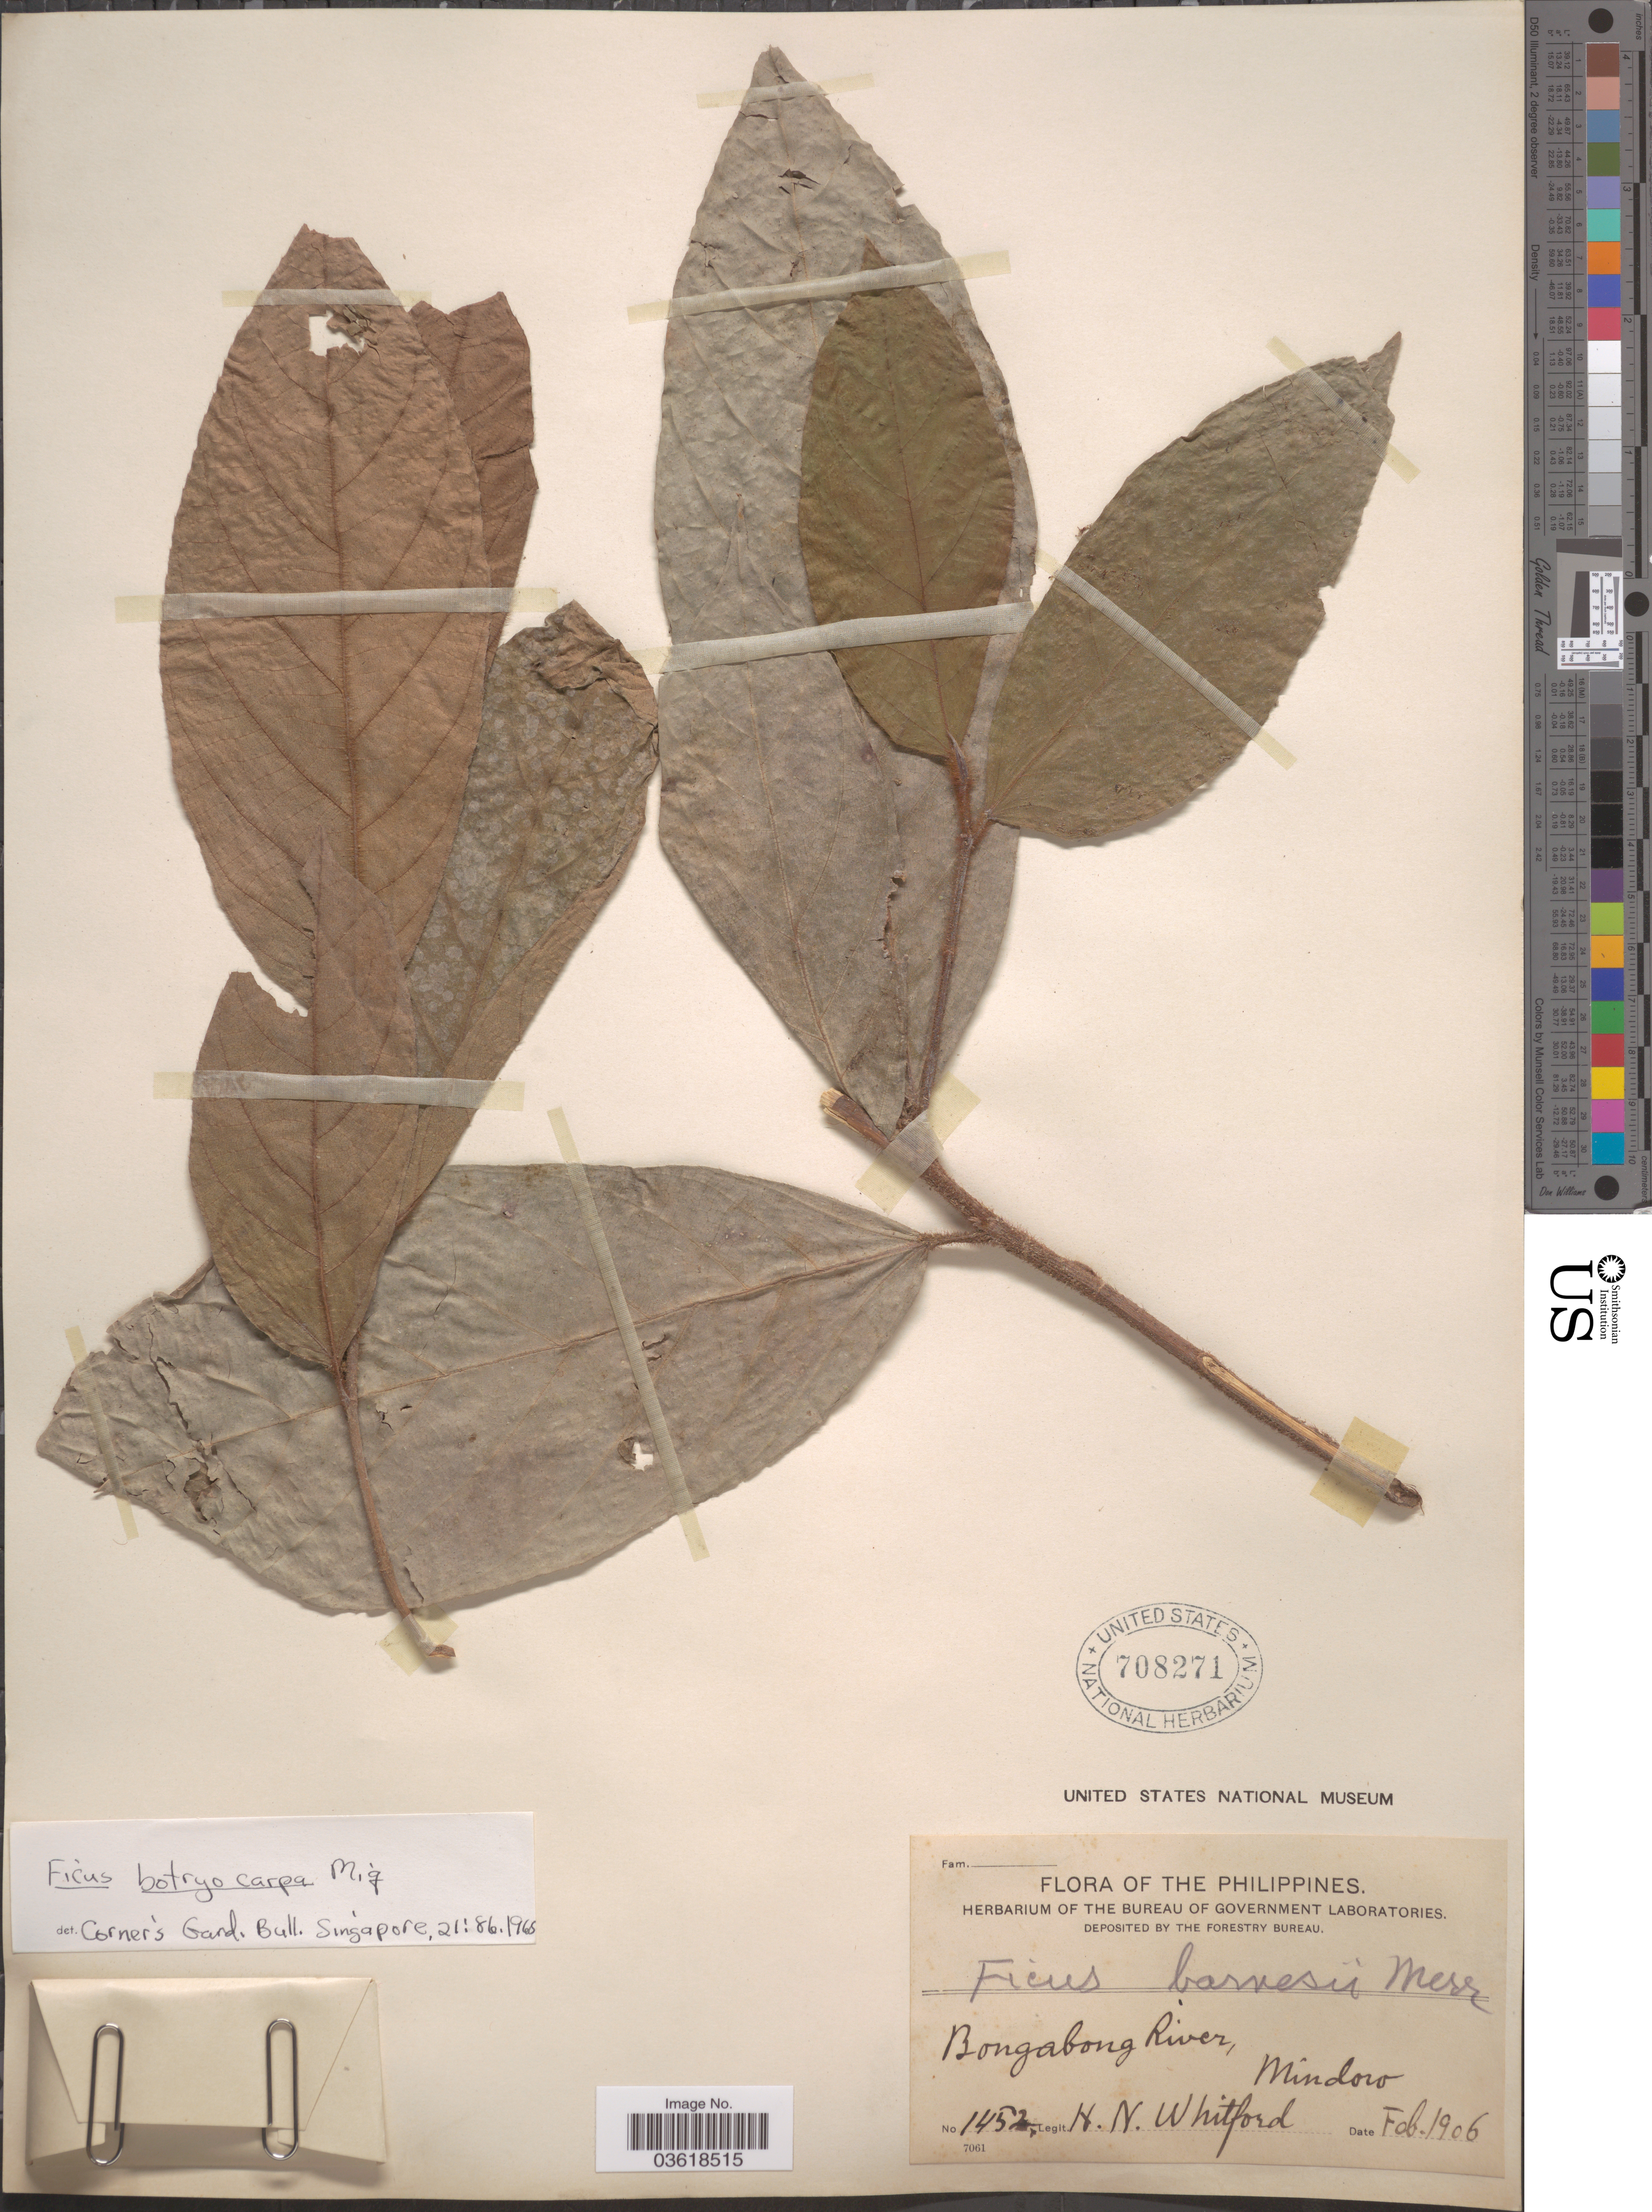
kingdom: Plantae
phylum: Tracheophyta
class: Magnoliopsida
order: Rosales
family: Moraceae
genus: Ficus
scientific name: Ficus botryocarpa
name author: Miq.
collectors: H. N. Whitford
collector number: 1452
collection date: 1906-02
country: Philippines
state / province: Mimaropa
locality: Bongabong River, Mindoro.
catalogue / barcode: US 708271